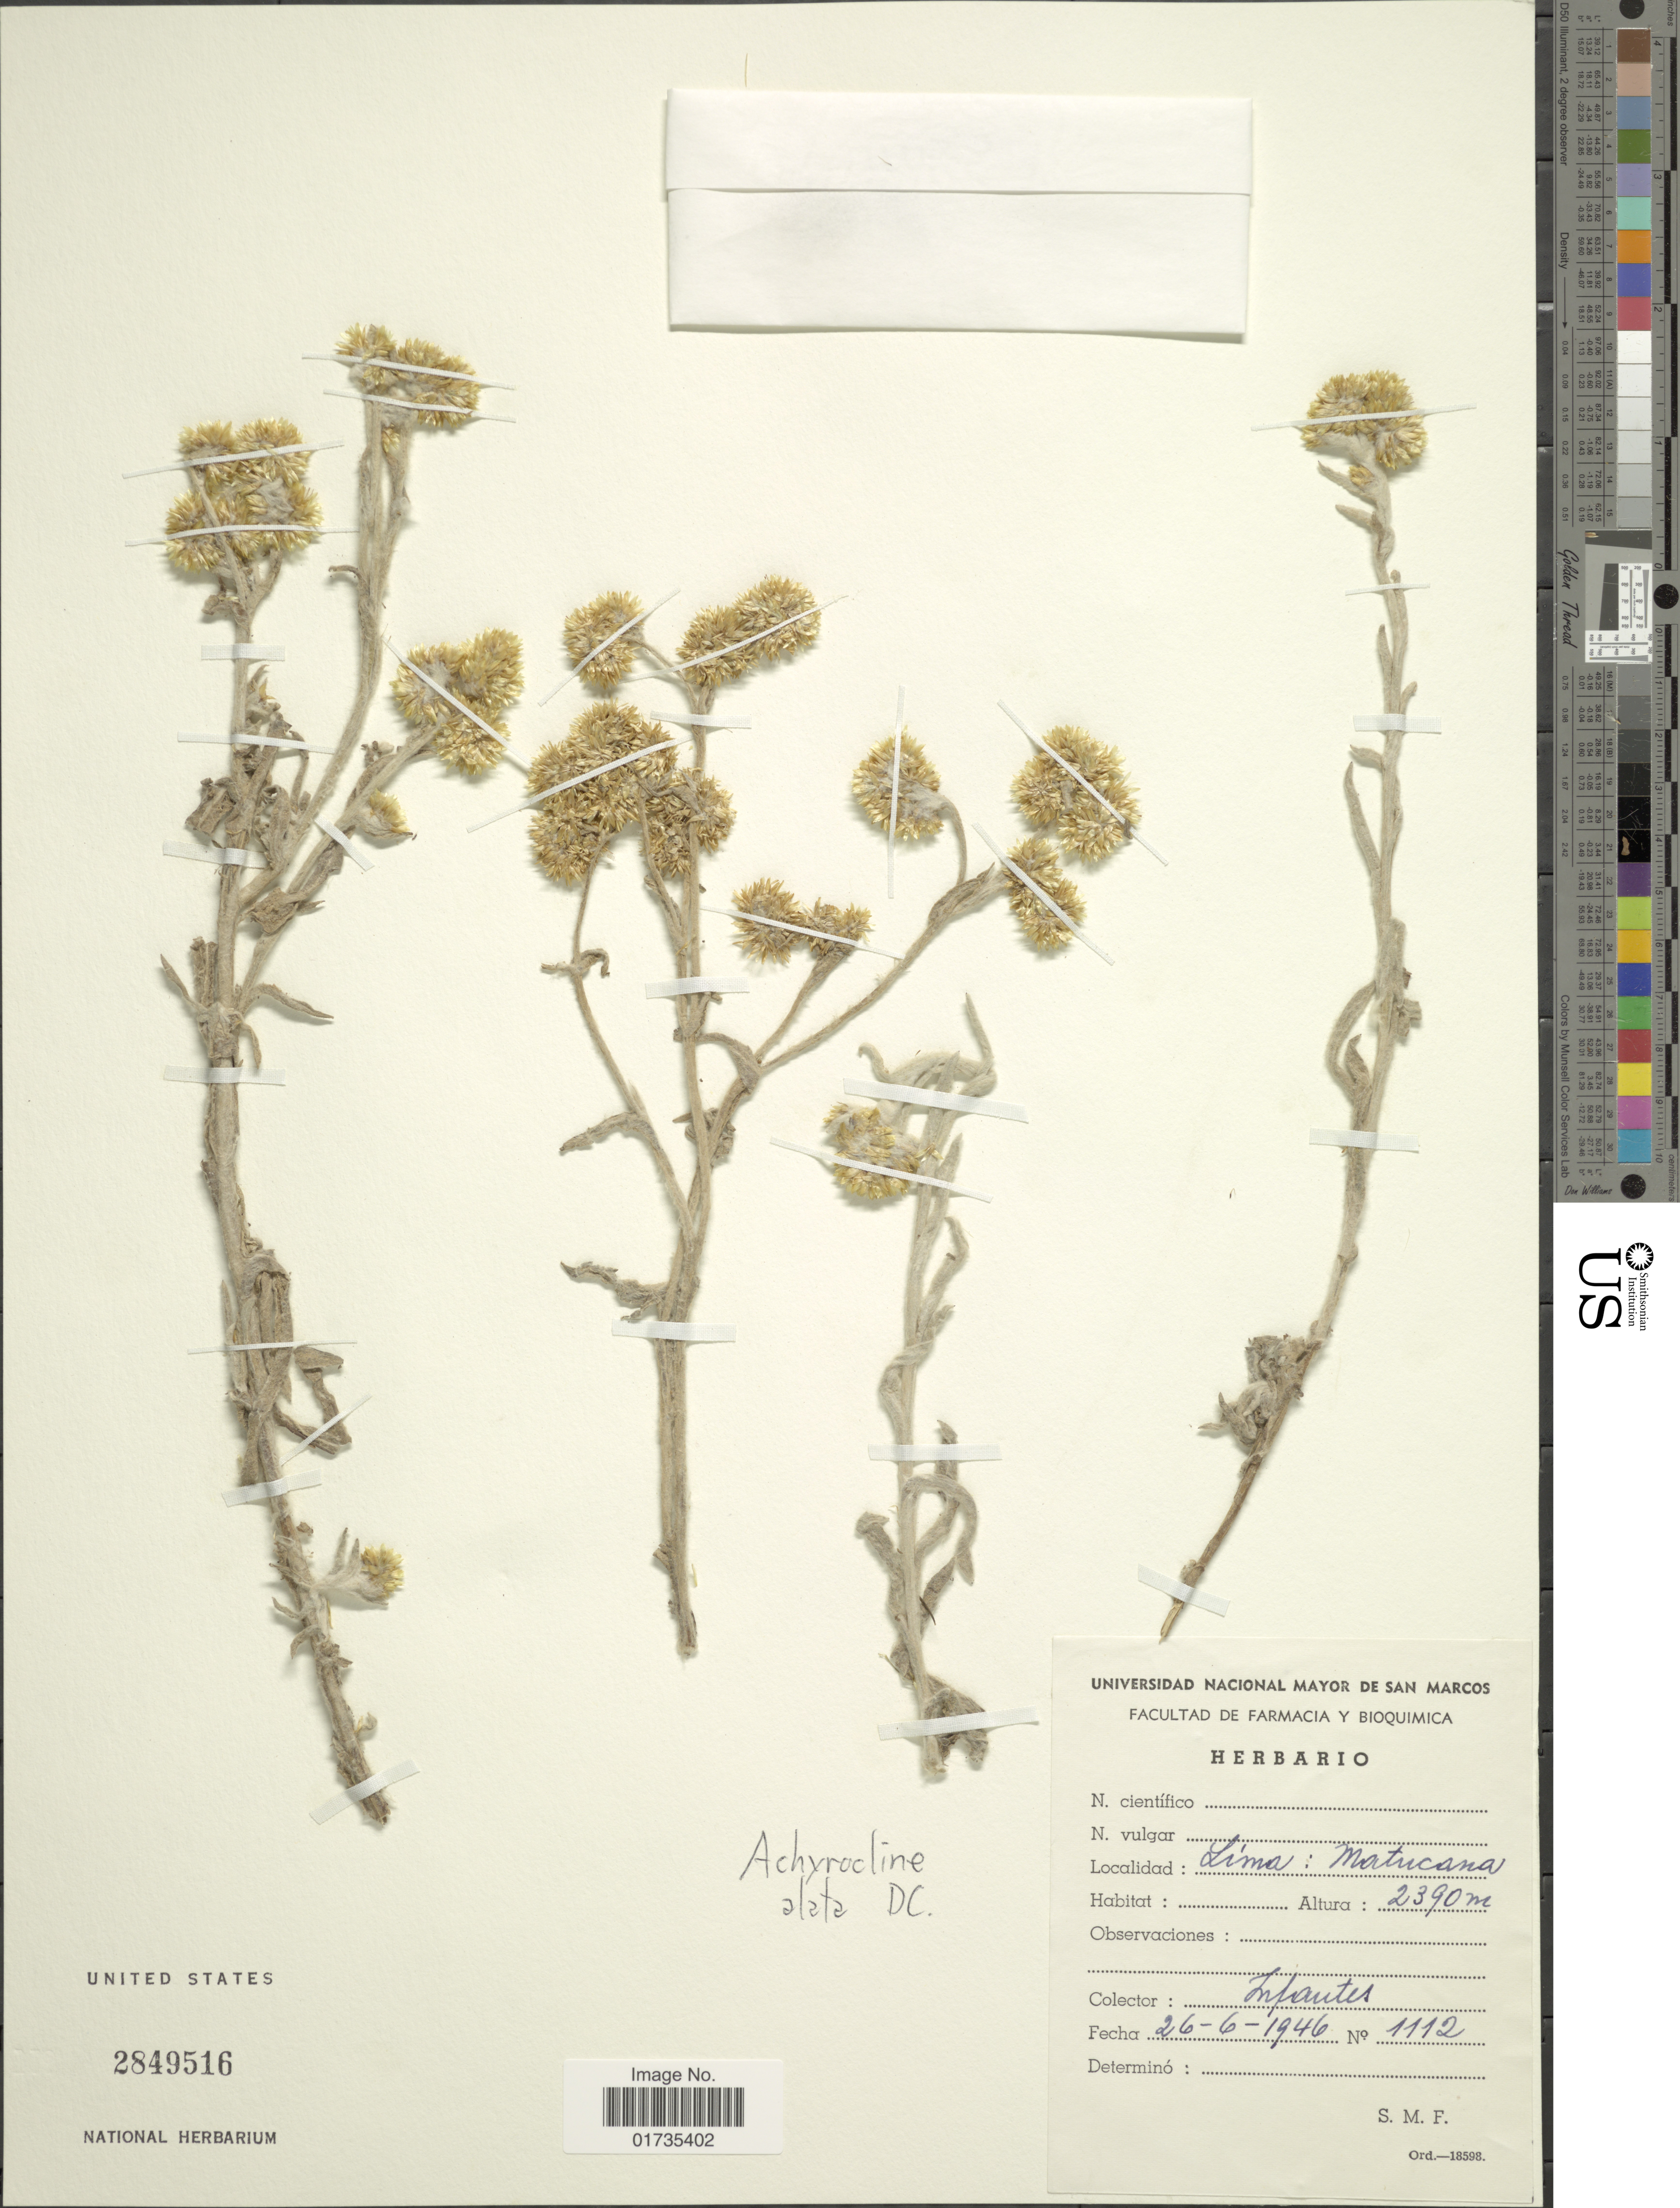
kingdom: Plantae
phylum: Tracheophyta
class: Magnoliopsida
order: Asterales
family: Asteraceae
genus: Achyrocline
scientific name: Achyrocline alata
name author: (Kunth) DC.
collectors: Infantes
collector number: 1112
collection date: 1946-06-26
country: Peru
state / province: Lima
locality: Lima: Matucana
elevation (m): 2390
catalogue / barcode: US 2849516